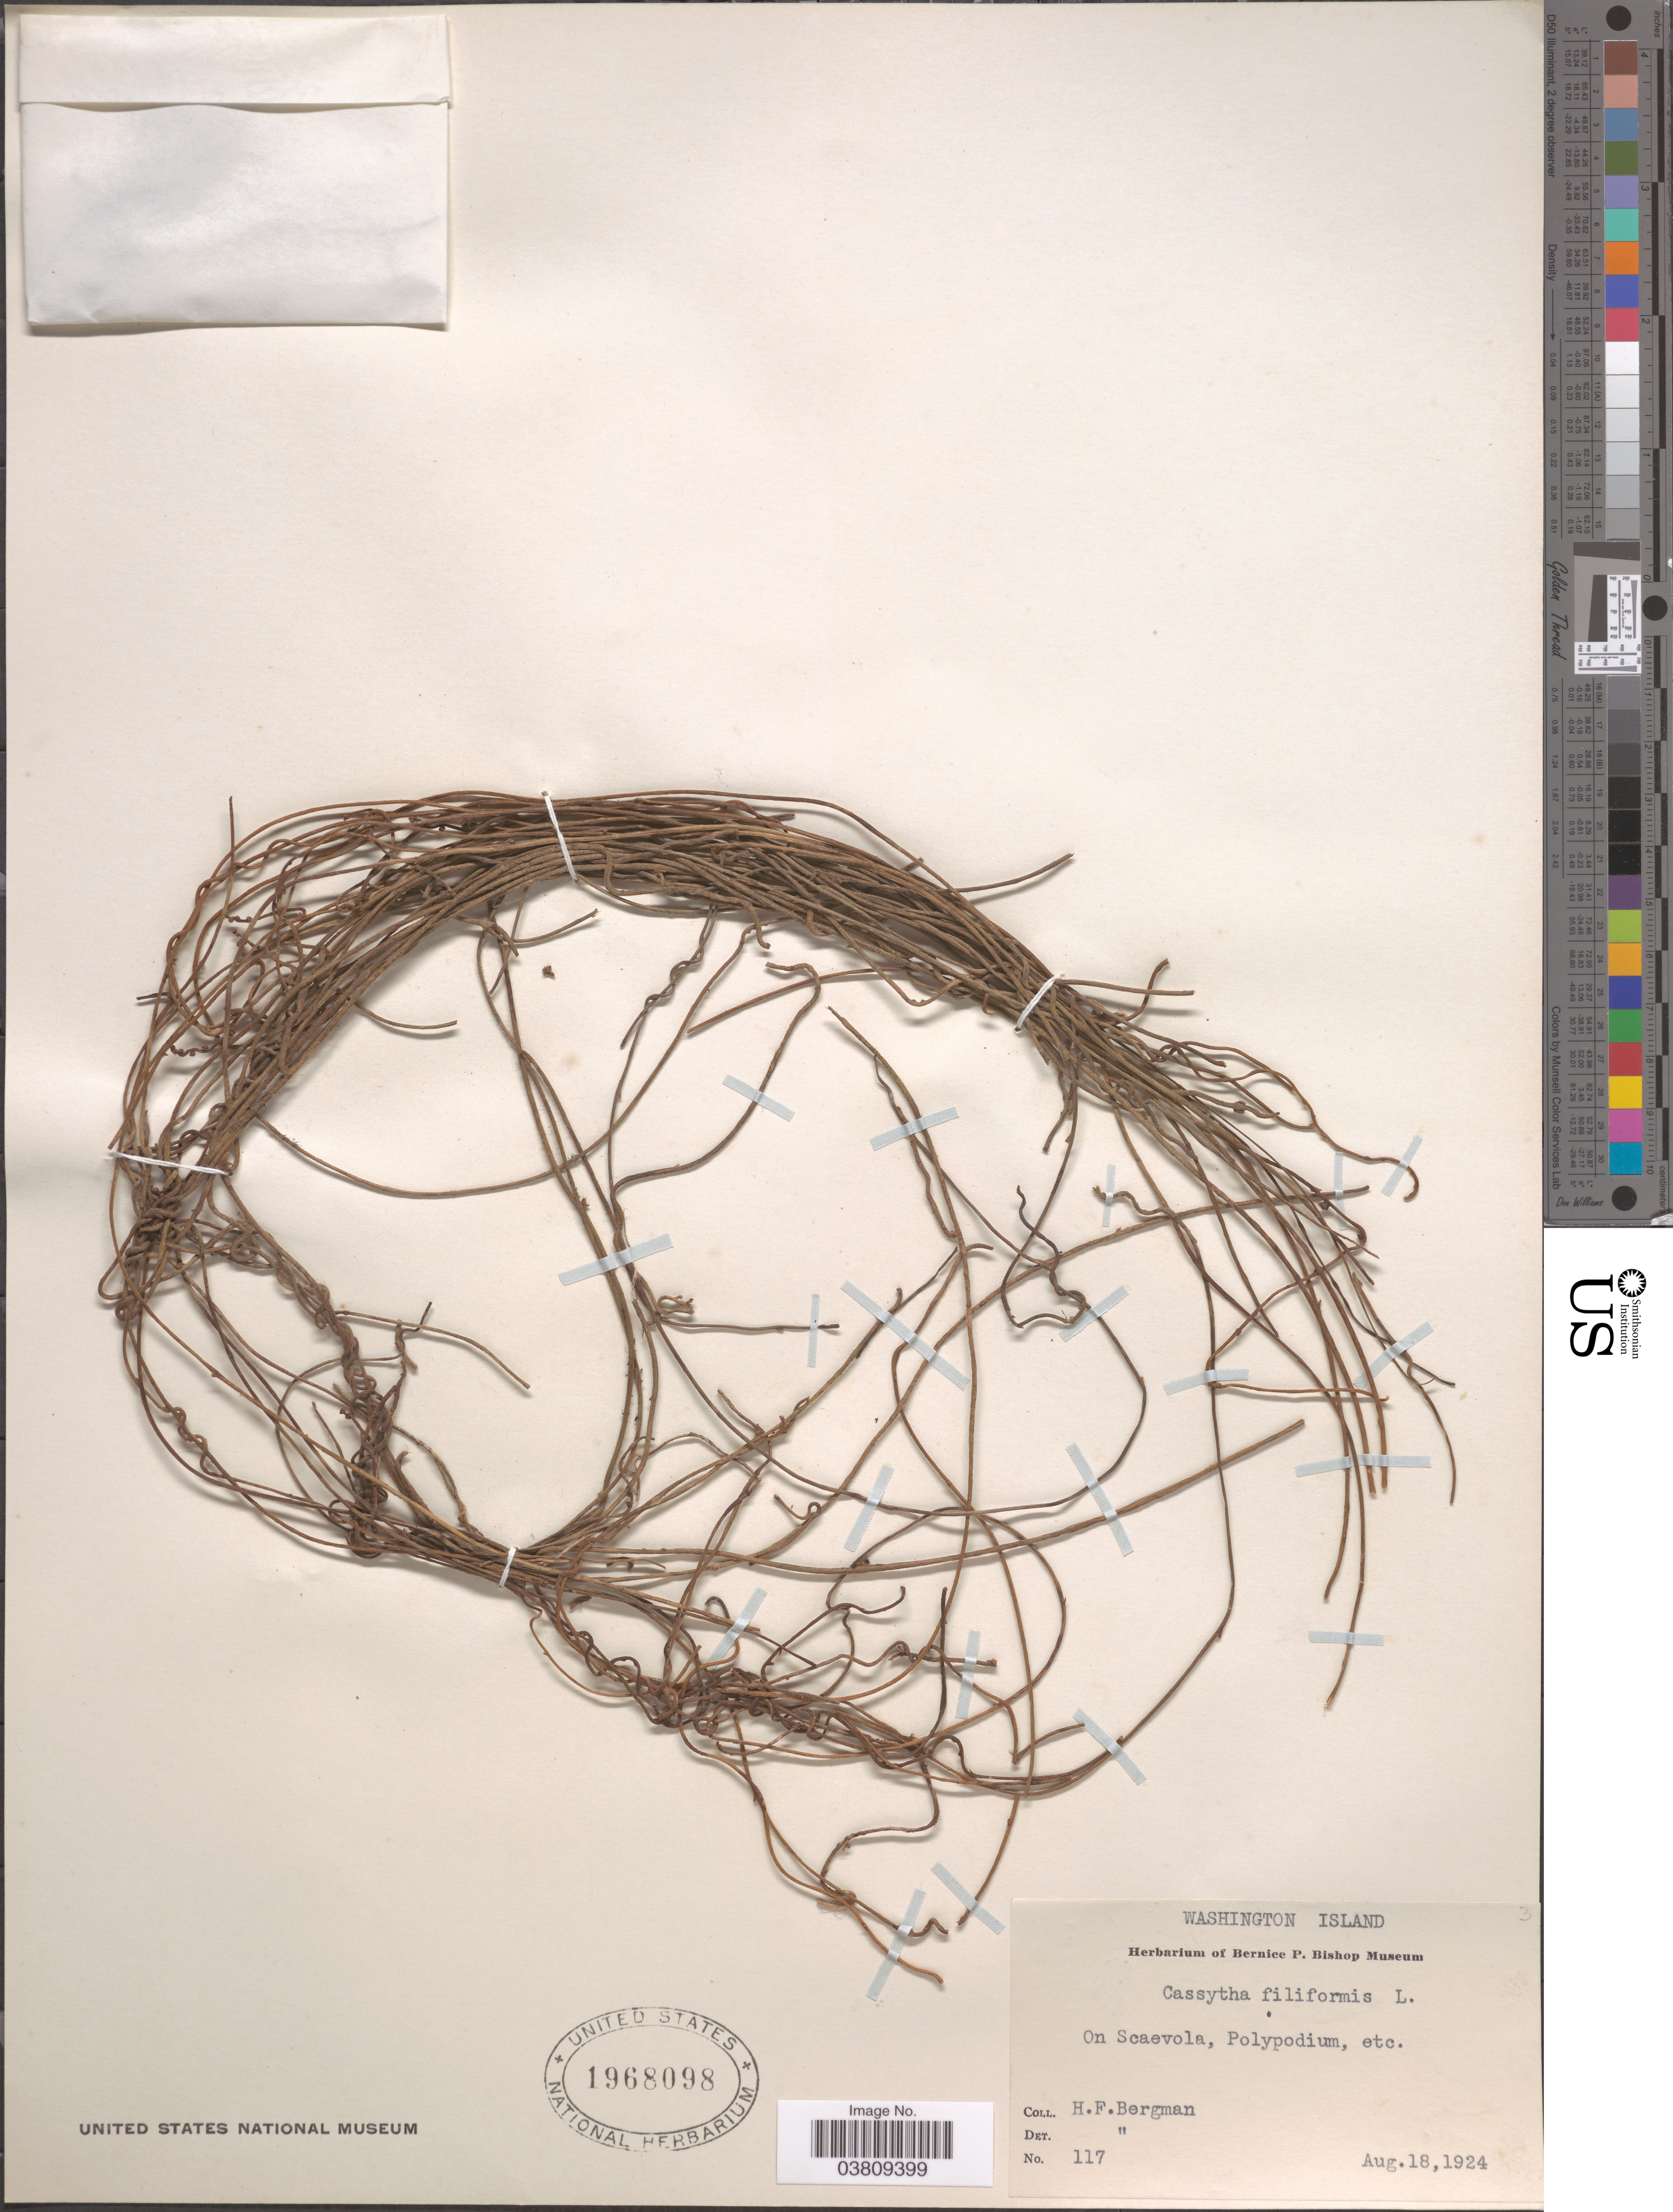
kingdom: Plantae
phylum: Tracheophyta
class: Magnoliopsida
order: Laurales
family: Lauraceae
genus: Cassytha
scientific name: Cassytha filiformis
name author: L.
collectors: H. Bergman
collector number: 117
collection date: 1924-08-18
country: Kiribati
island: Teraina [Washington Island]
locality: Washington Island.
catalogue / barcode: US 1968098